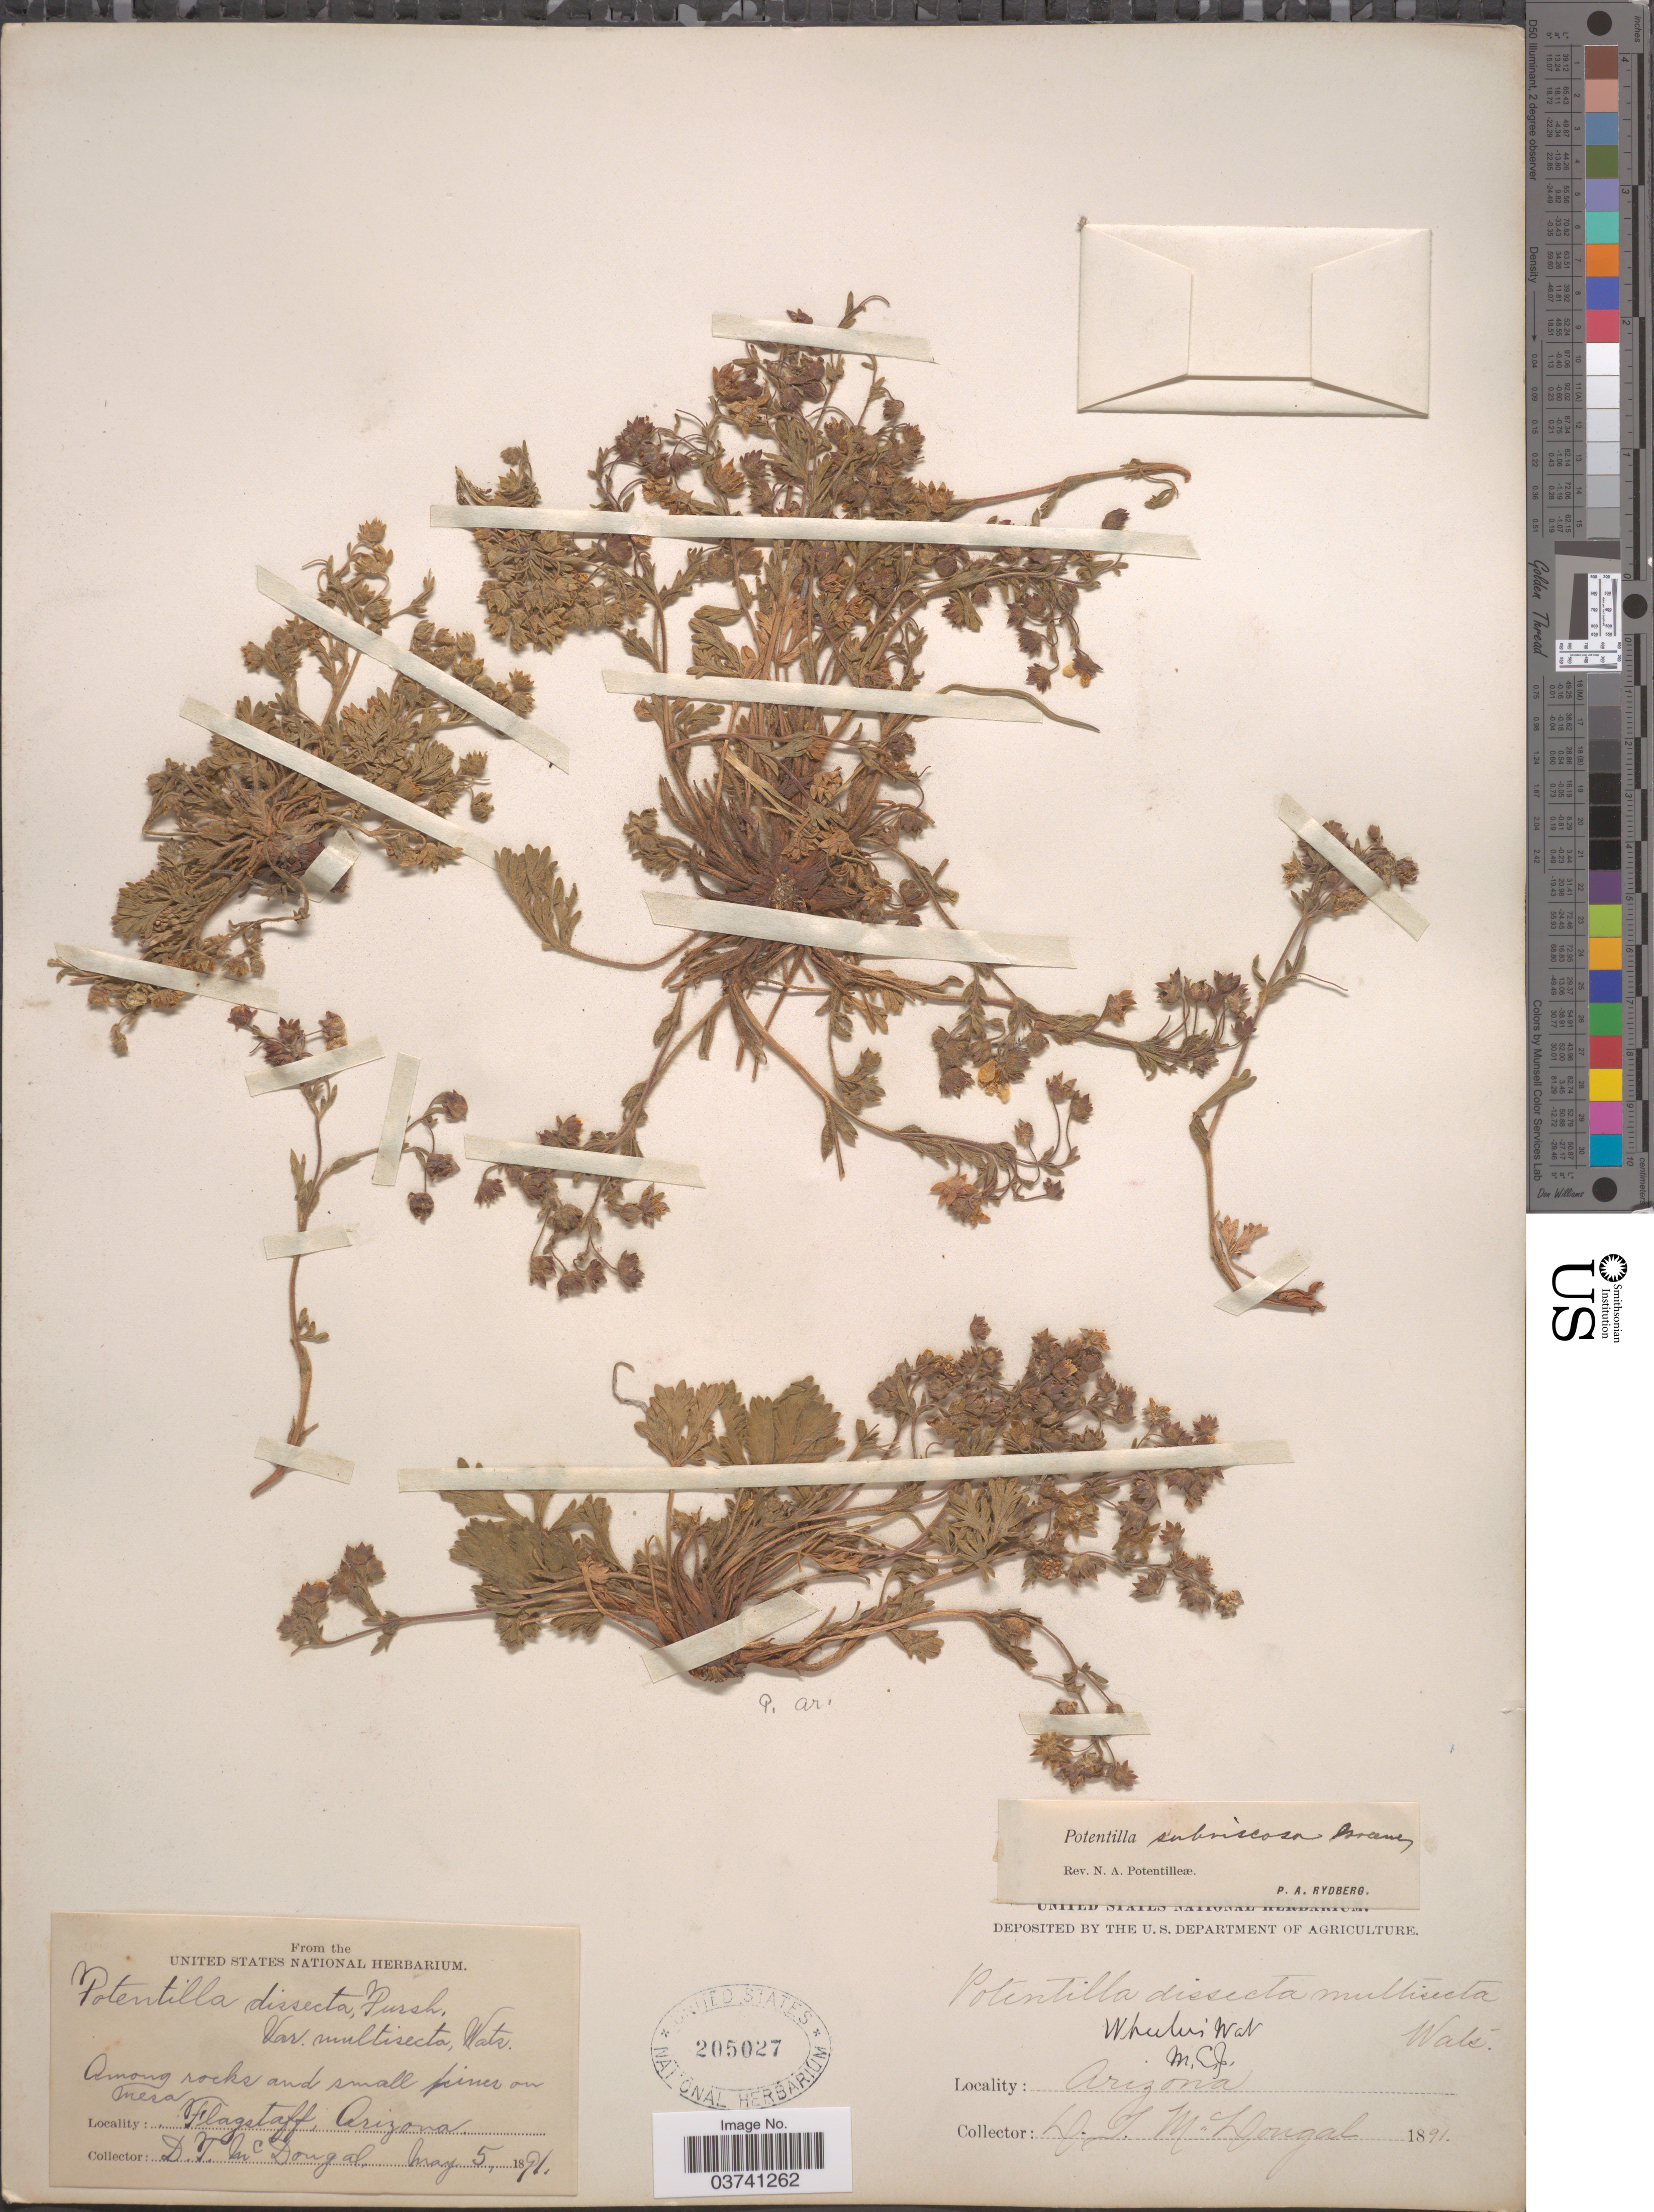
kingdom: Plantae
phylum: Tracheophyta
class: Magnoliopsida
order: Rosales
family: Rosaceae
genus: Potentilla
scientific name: Potentilla subviscosa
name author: Greene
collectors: D. McDougal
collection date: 1891-05-05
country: United States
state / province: Arizona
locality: Among rocks and small pines on mesa. Flagstaff.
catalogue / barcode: US 205027